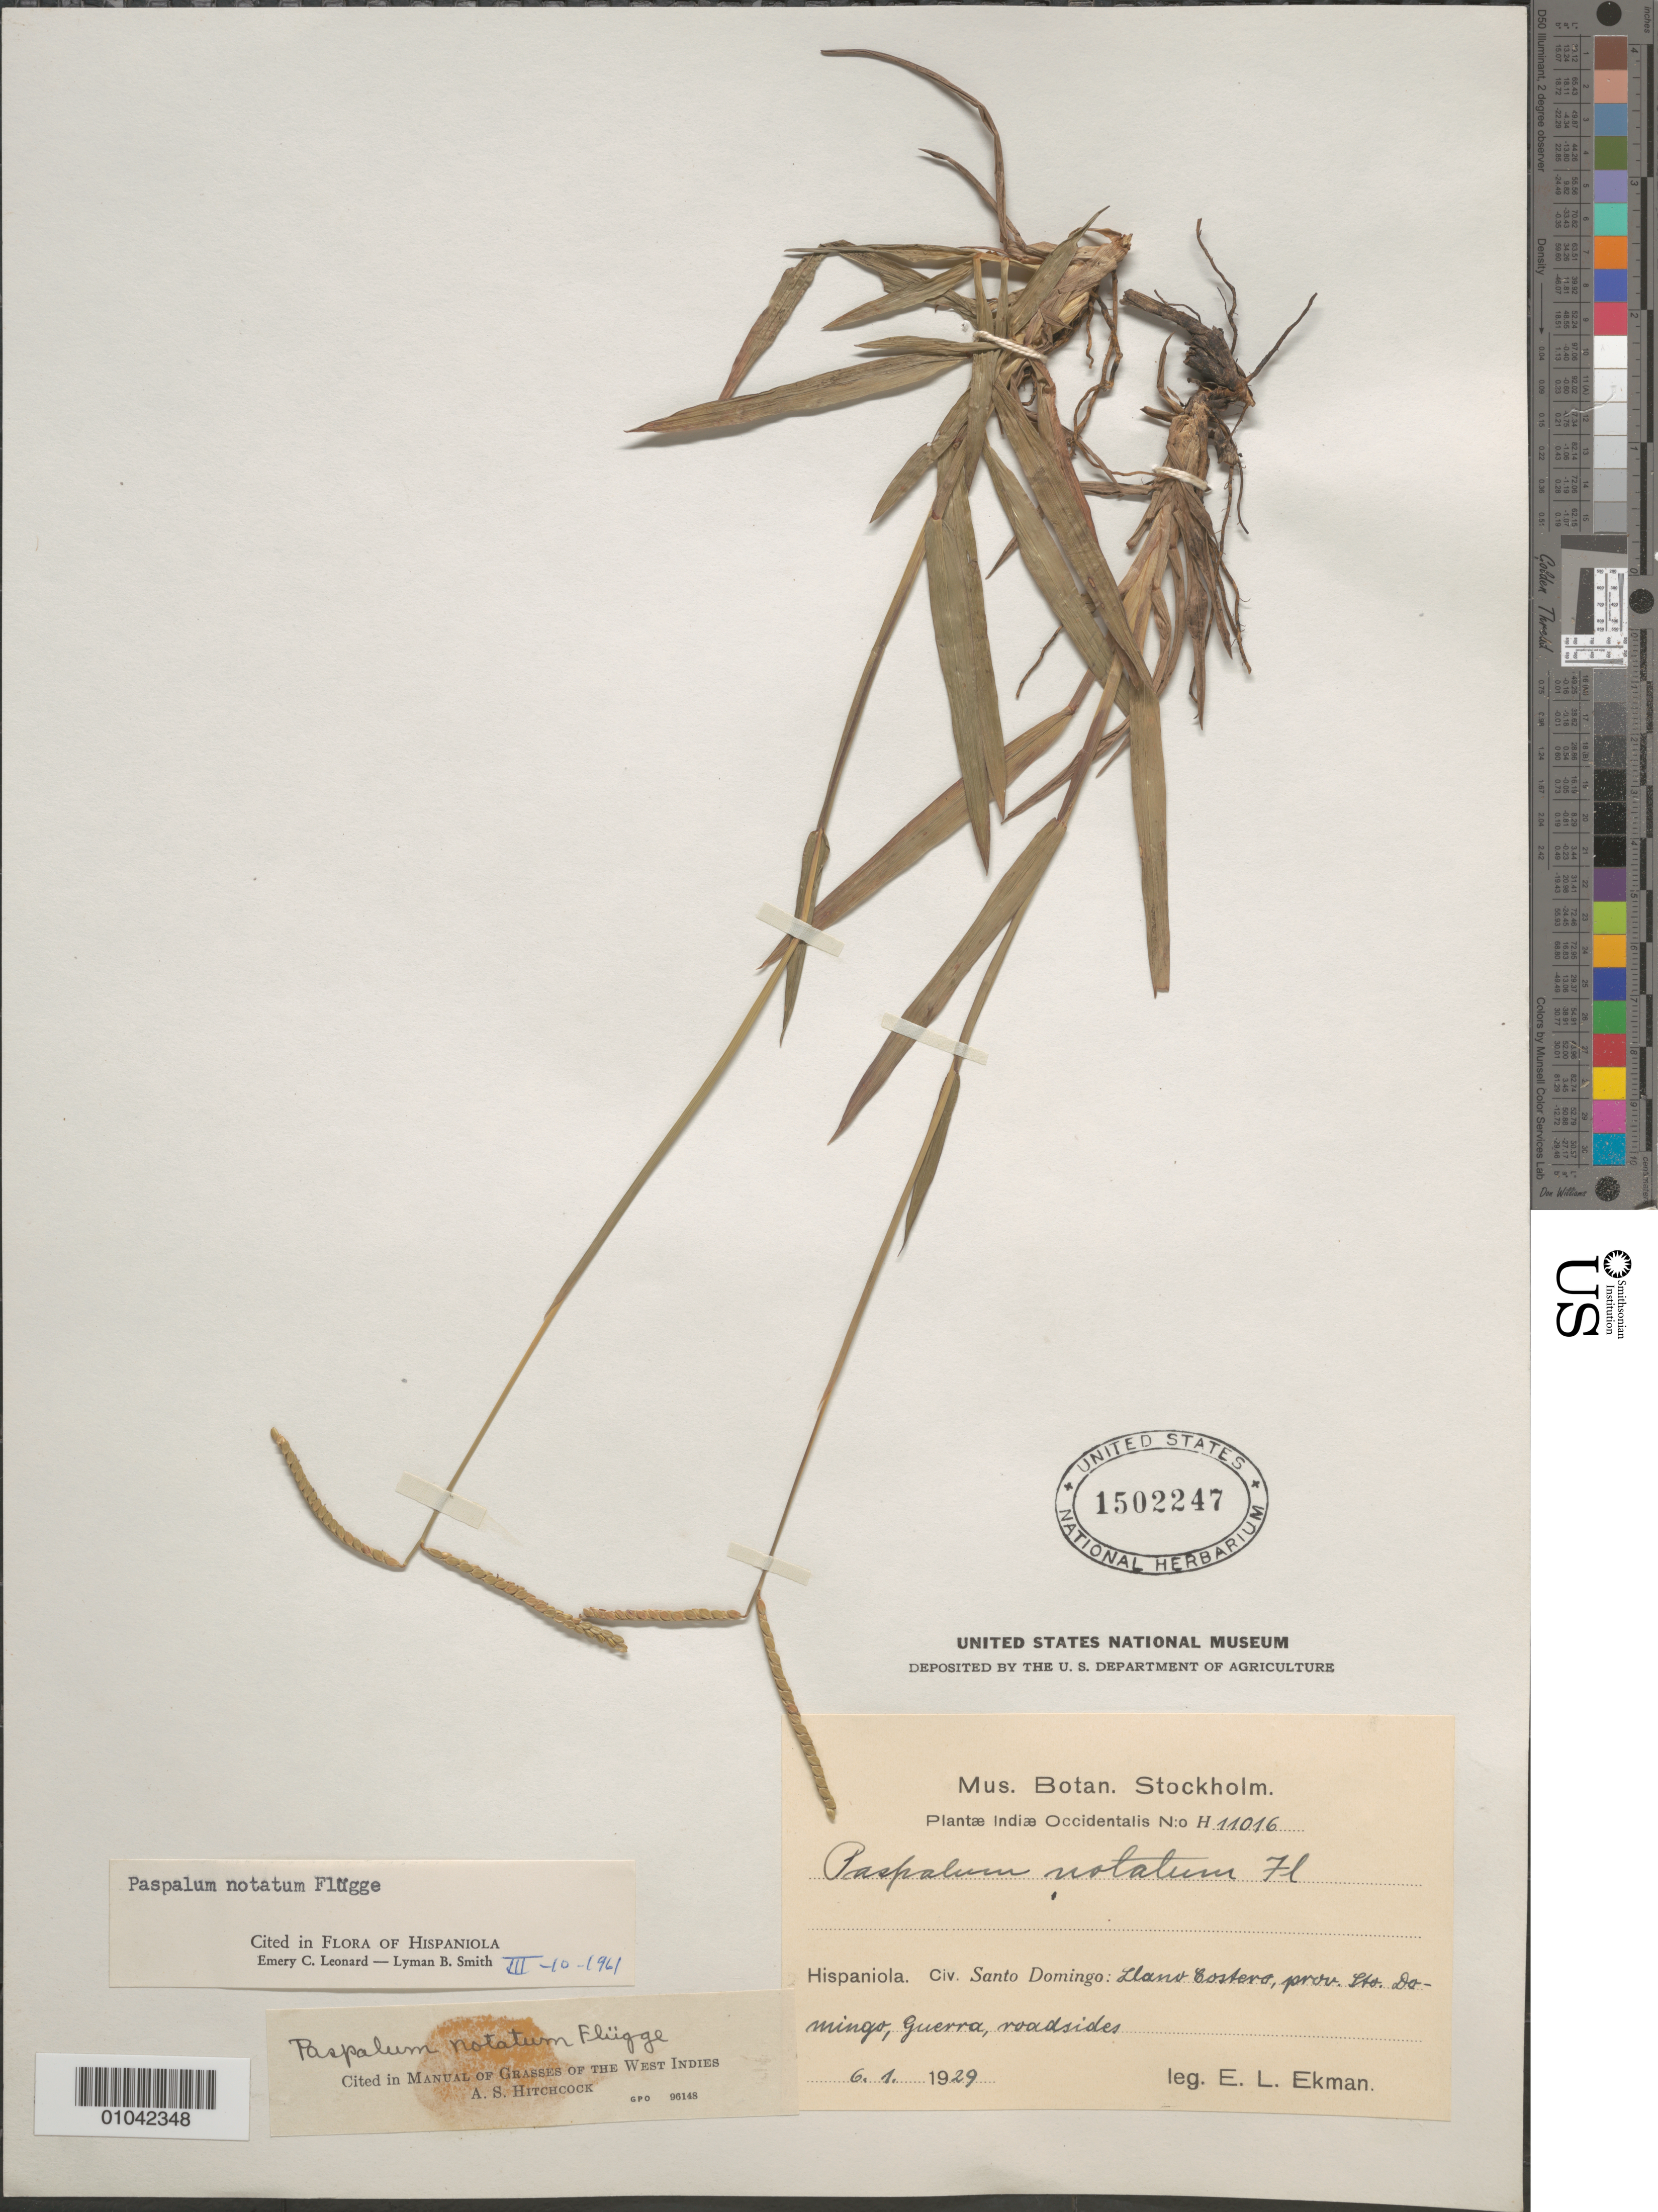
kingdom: Plantae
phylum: Tracheophyta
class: Liliopsida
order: Poales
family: Poaceae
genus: Paspalum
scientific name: Paspalum notatum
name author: Flüggé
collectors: E. L. Ekman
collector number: H 11016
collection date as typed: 06 Jan 1929 or 01 Jun 1929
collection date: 1929-01-06 or 1929-06-01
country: Dominican Republic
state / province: Distrito Nacional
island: Hispaniola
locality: Llano Costero, Guerra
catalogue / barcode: US 1502247